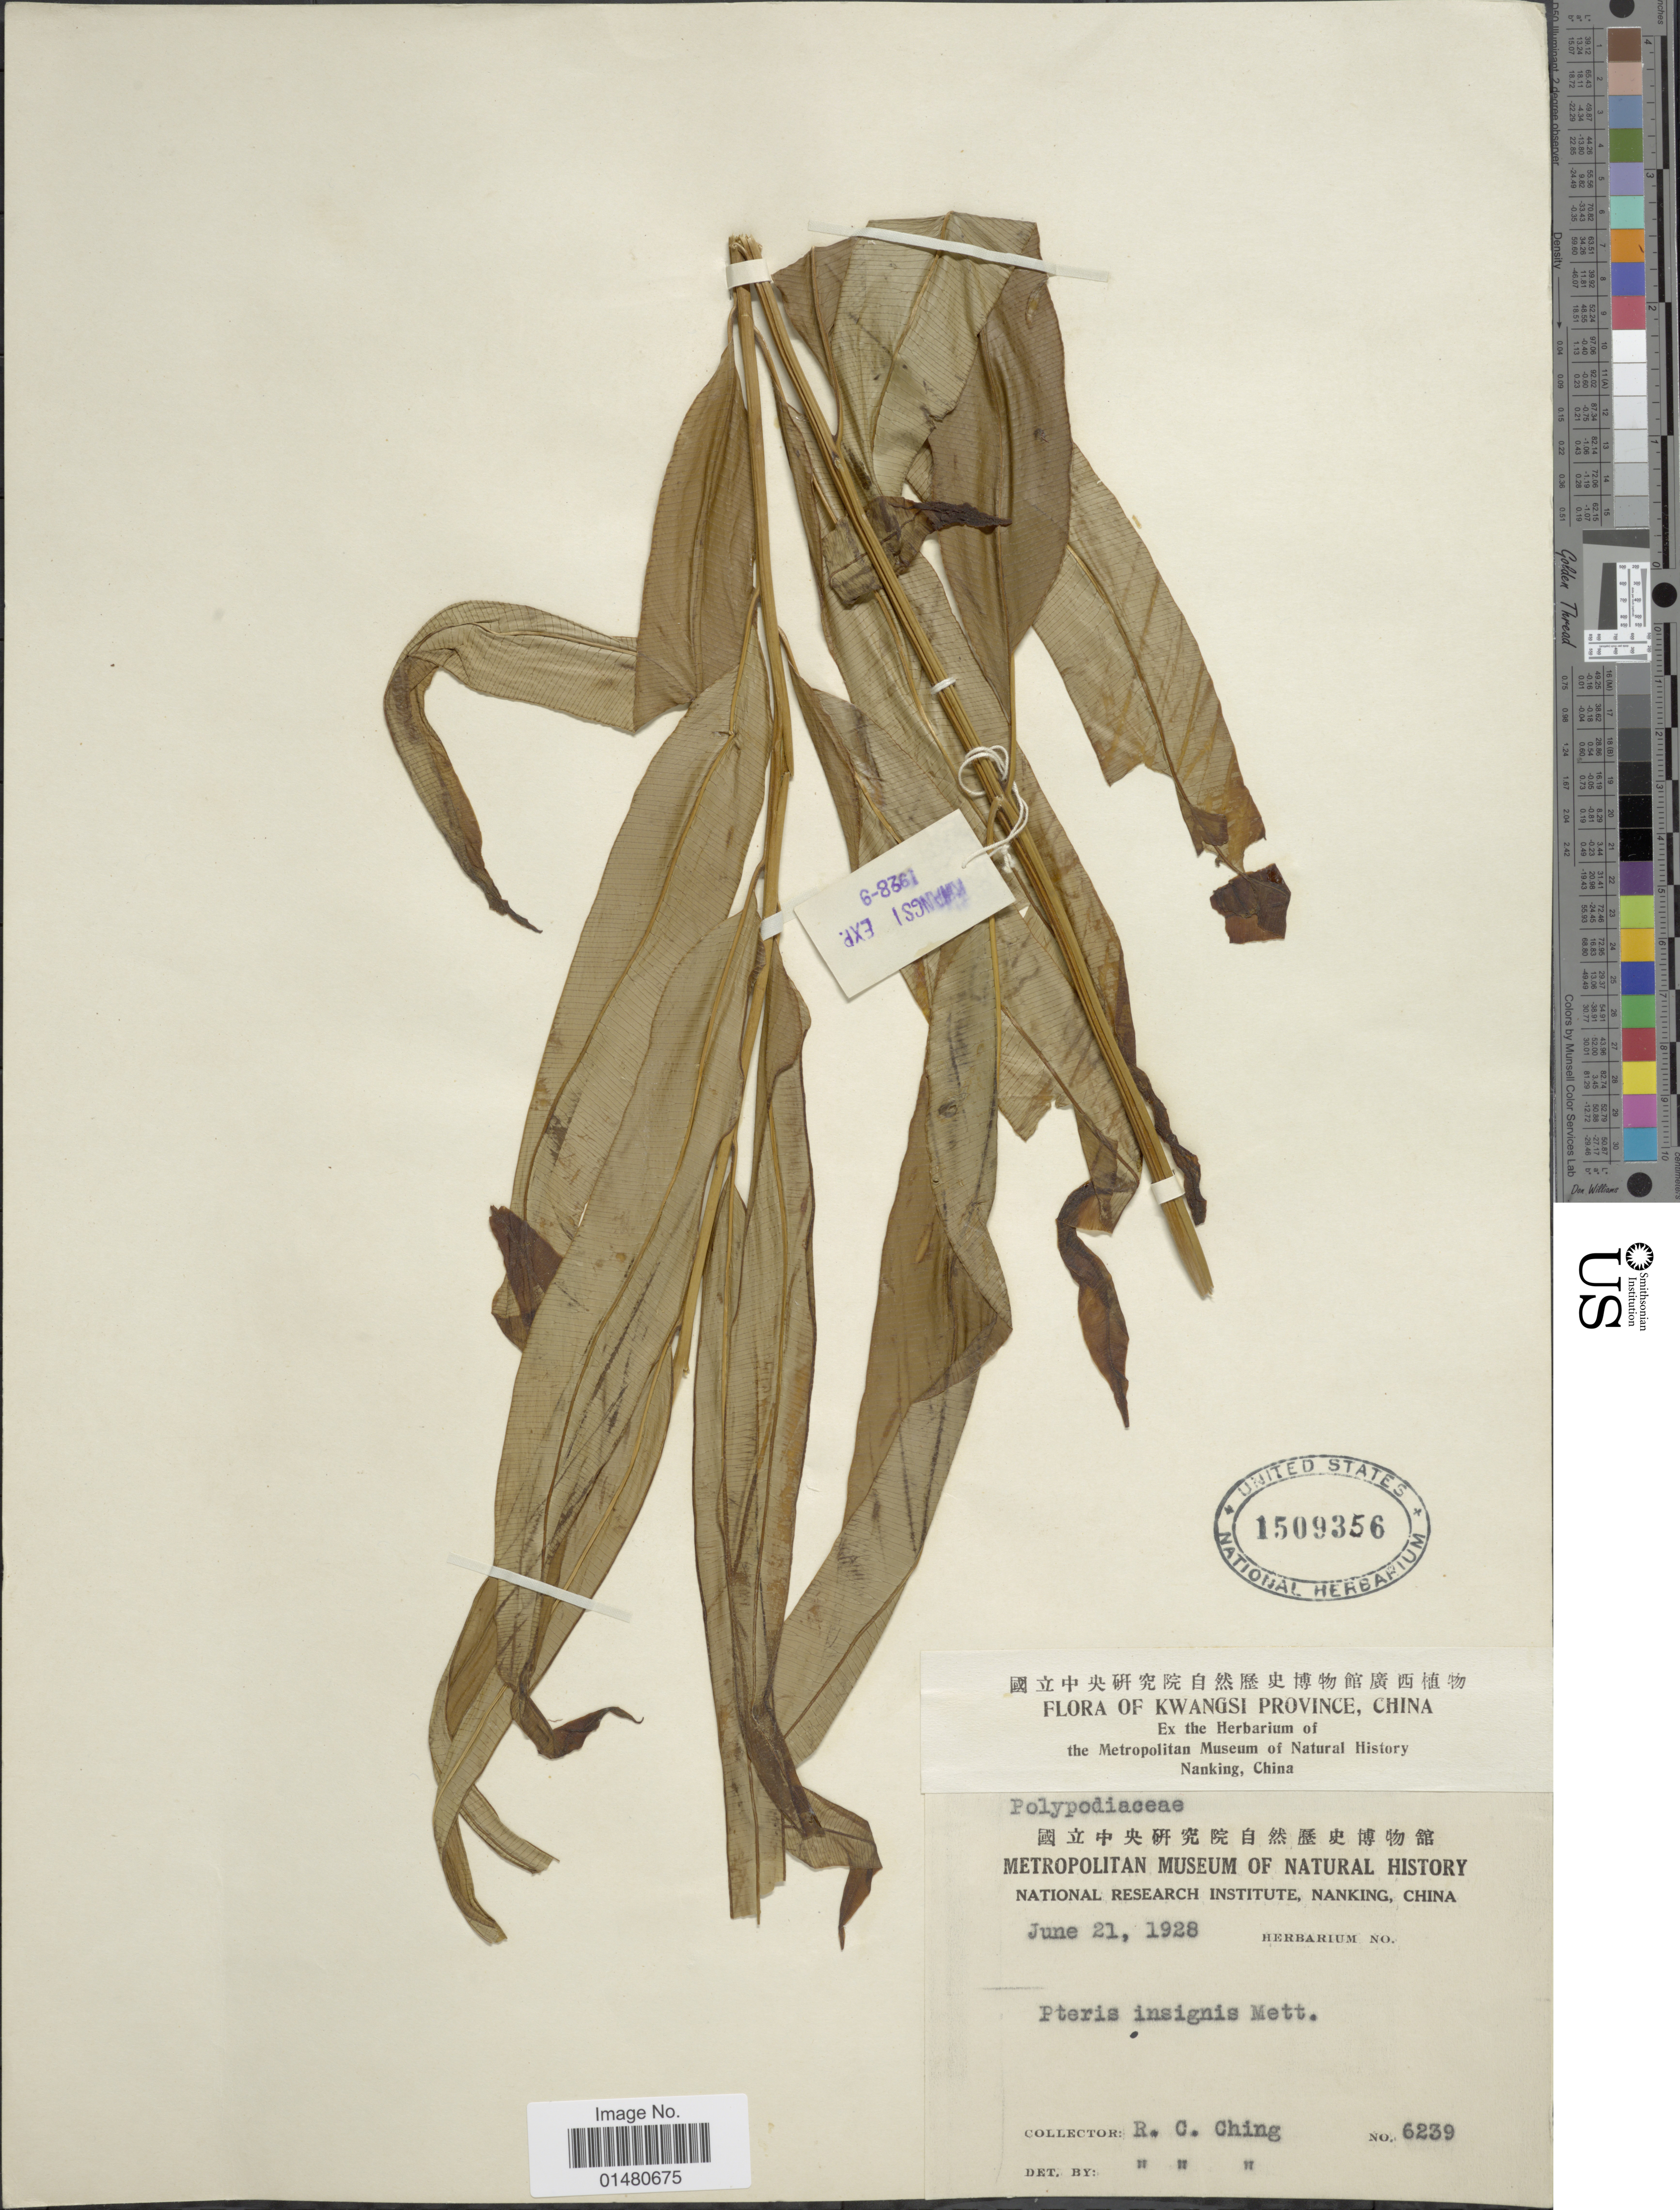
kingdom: Plantae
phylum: Tracheophyta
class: Polypodiopsida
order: Polypodiales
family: Pteridaceae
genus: Pteris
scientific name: Pteris insignis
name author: Mett. ex Kuhn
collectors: R. C. Ching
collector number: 6239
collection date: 1928-06-21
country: China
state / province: Guangxi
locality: Kwangsi Province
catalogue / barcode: US 1509356